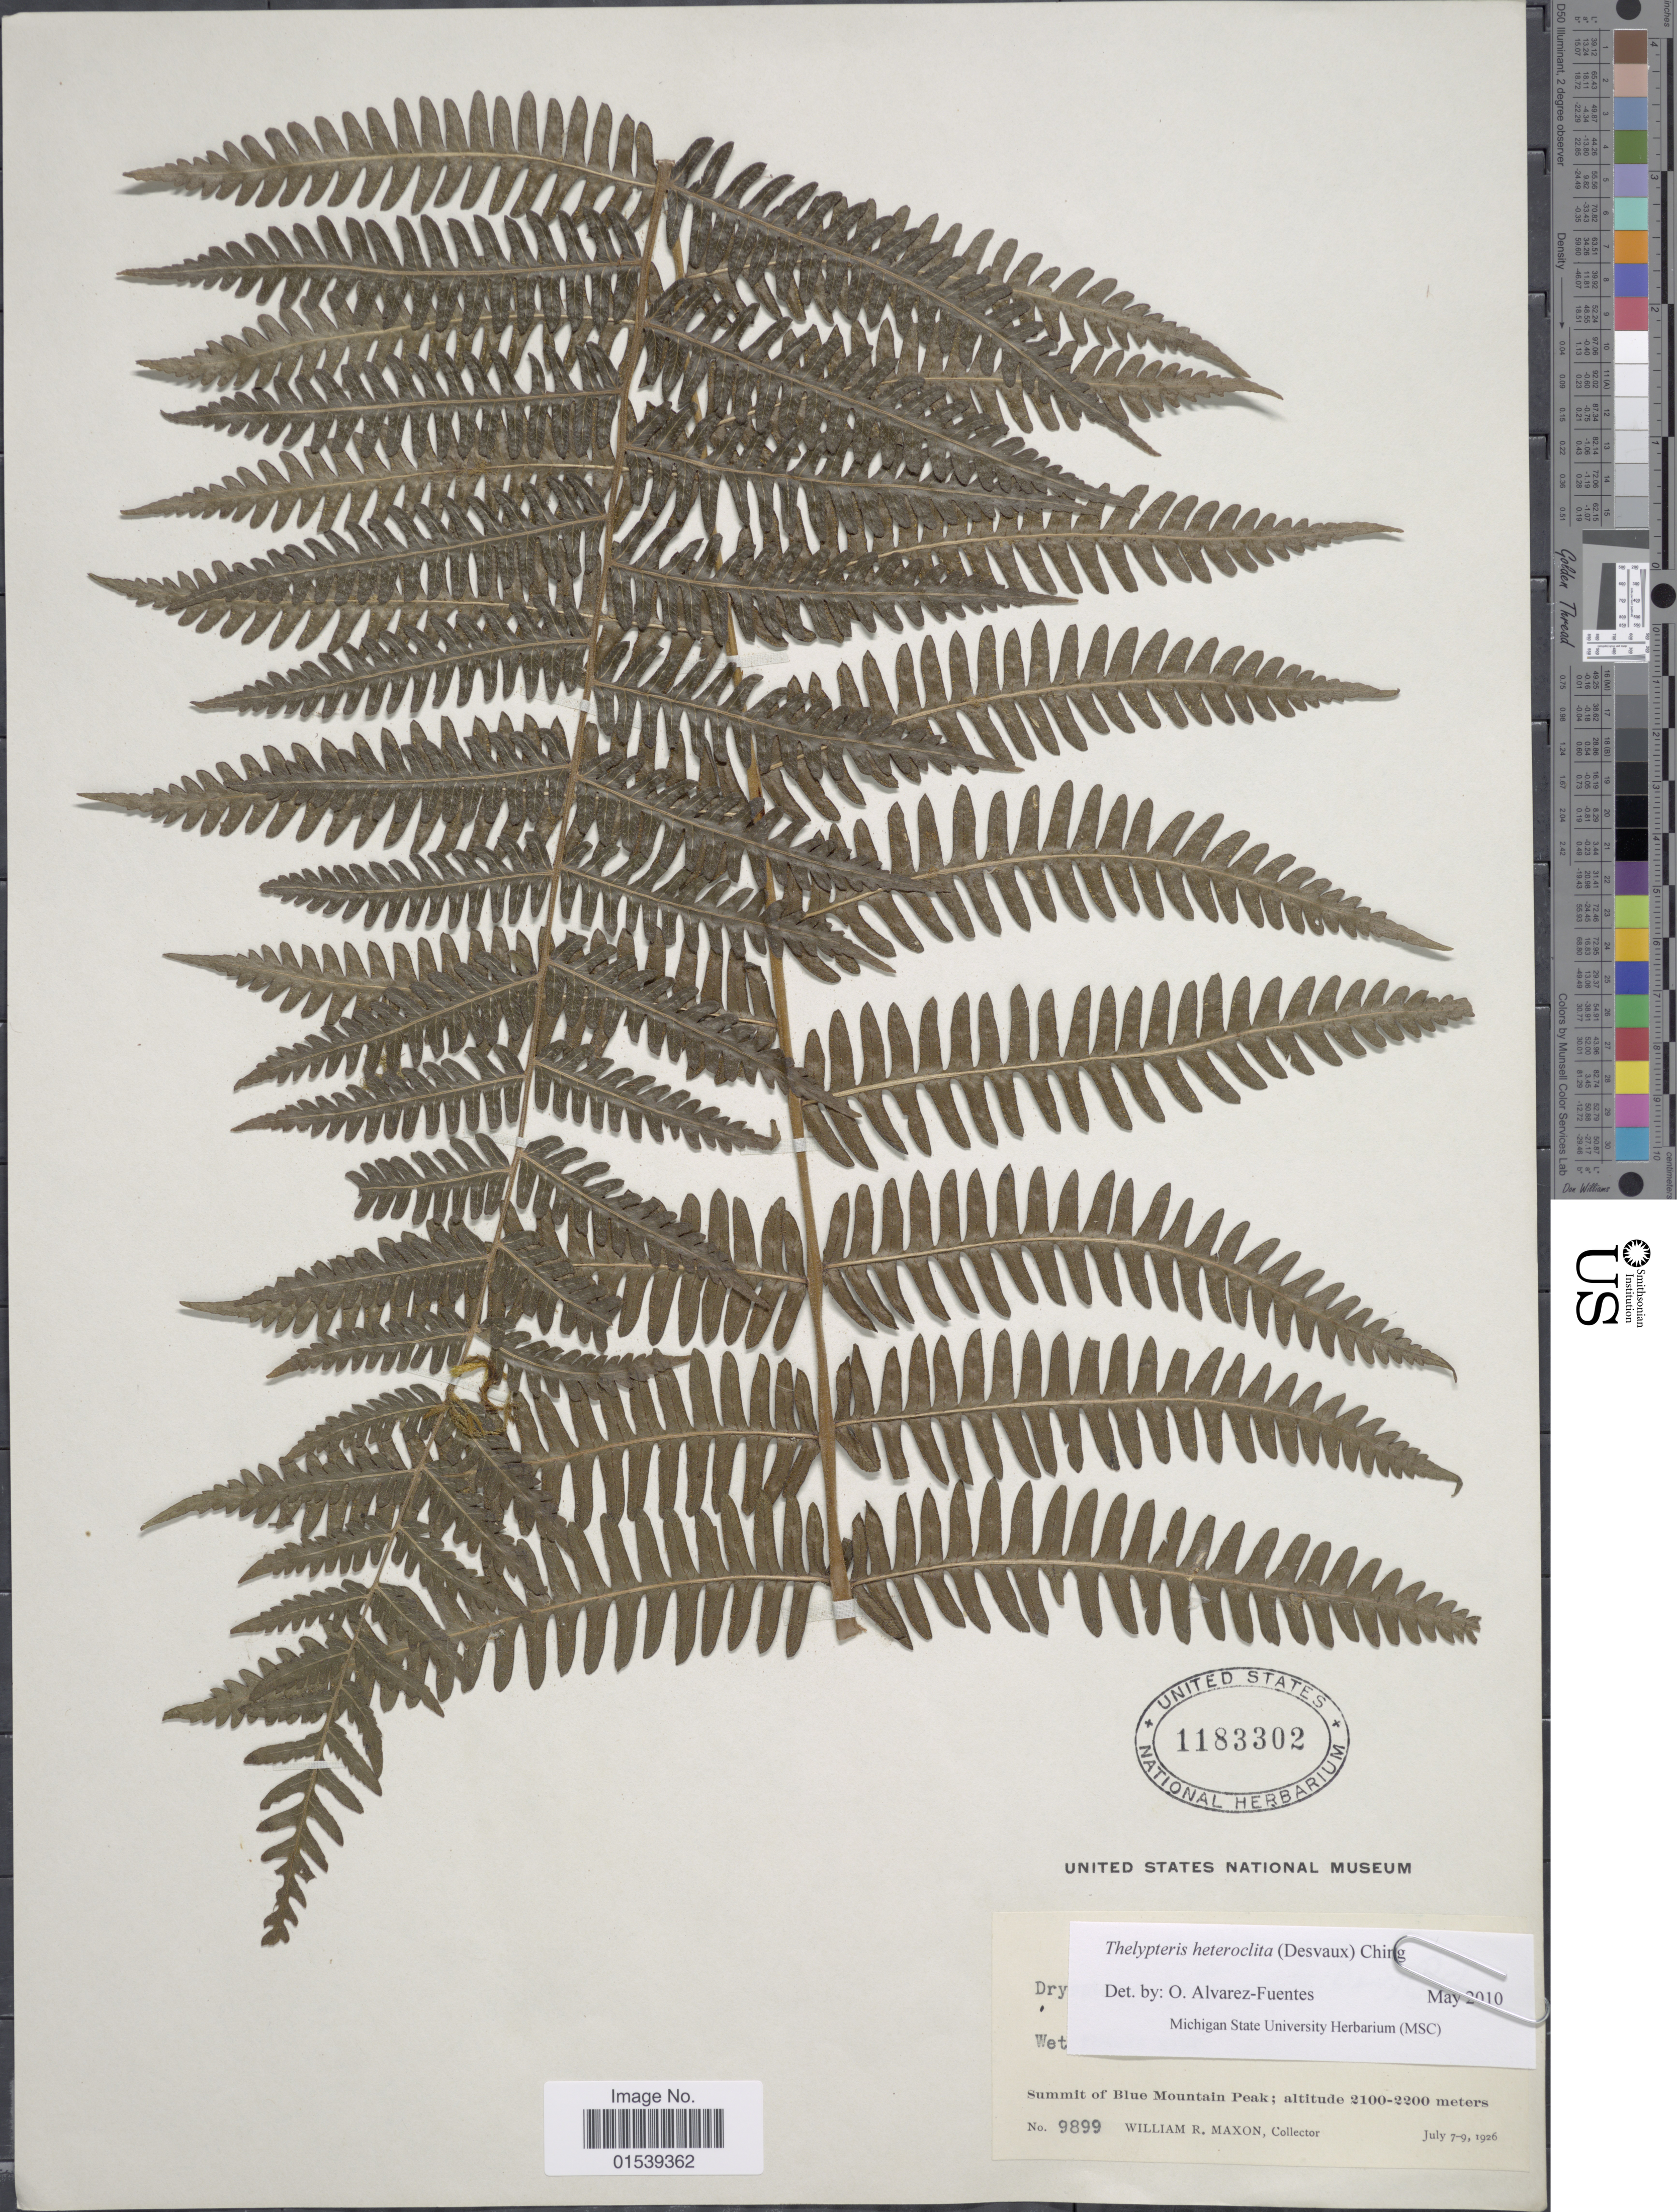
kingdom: Plantae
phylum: Tracheophyta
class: Polypodiopsida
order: Polypodiales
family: Thelypteridaceae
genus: Amauropelta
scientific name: Amauropelta heteroclita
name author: (Desv.) Pic. Serm.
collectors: W. R. Maxon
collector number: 9899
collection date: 1926-07-07/1926-07-09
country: Jamaica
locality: Summit of Blue Mountain Peak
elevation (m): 2100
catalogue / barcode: US 1183302